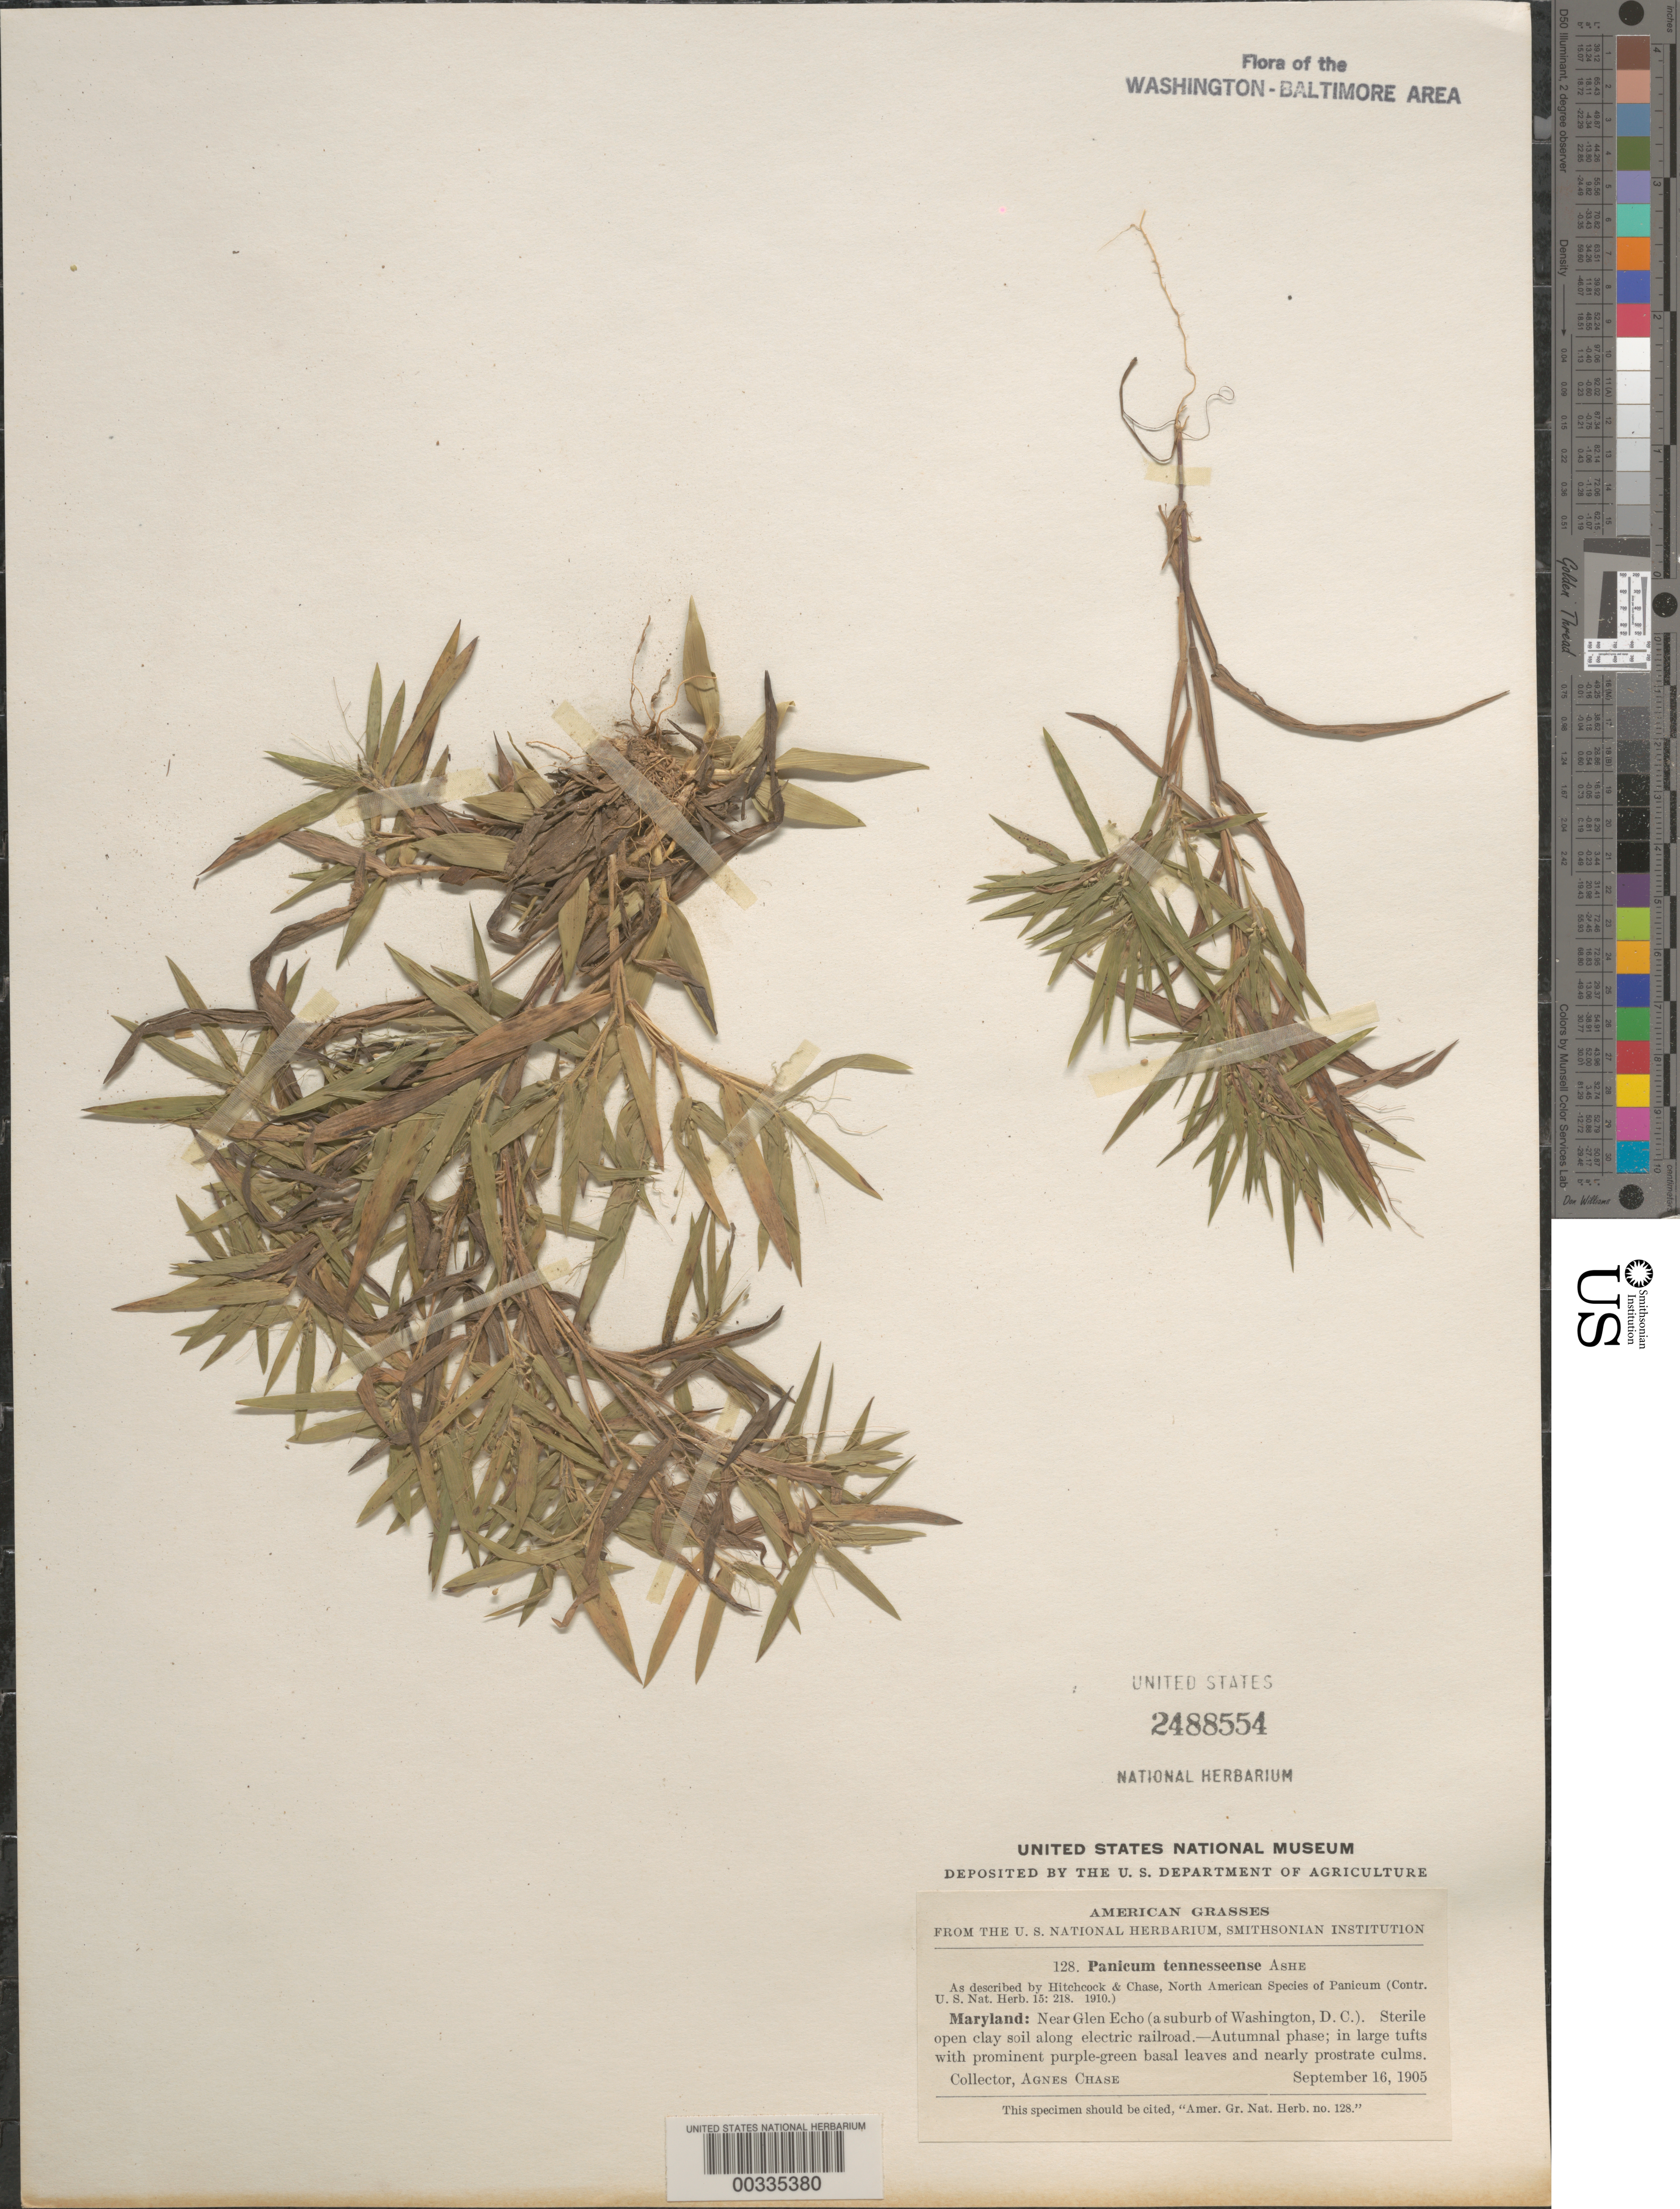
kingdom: Plantae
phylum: Tracheophyta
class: Liliopsida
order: Poales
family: Poaceae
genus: Dichanthelium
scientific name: Dichanthelium acuminatum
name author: (Sw.) Gould & C.A. Clark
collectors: A. Chase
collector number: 128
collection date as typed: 16 Sep 1905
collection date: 1905-09-16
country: United States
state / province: Maryland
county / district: Montgomery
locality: Near Glen Echo C. & O. Canal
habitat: Sterile open clay soil along electric railroad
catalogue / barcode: US 2488554